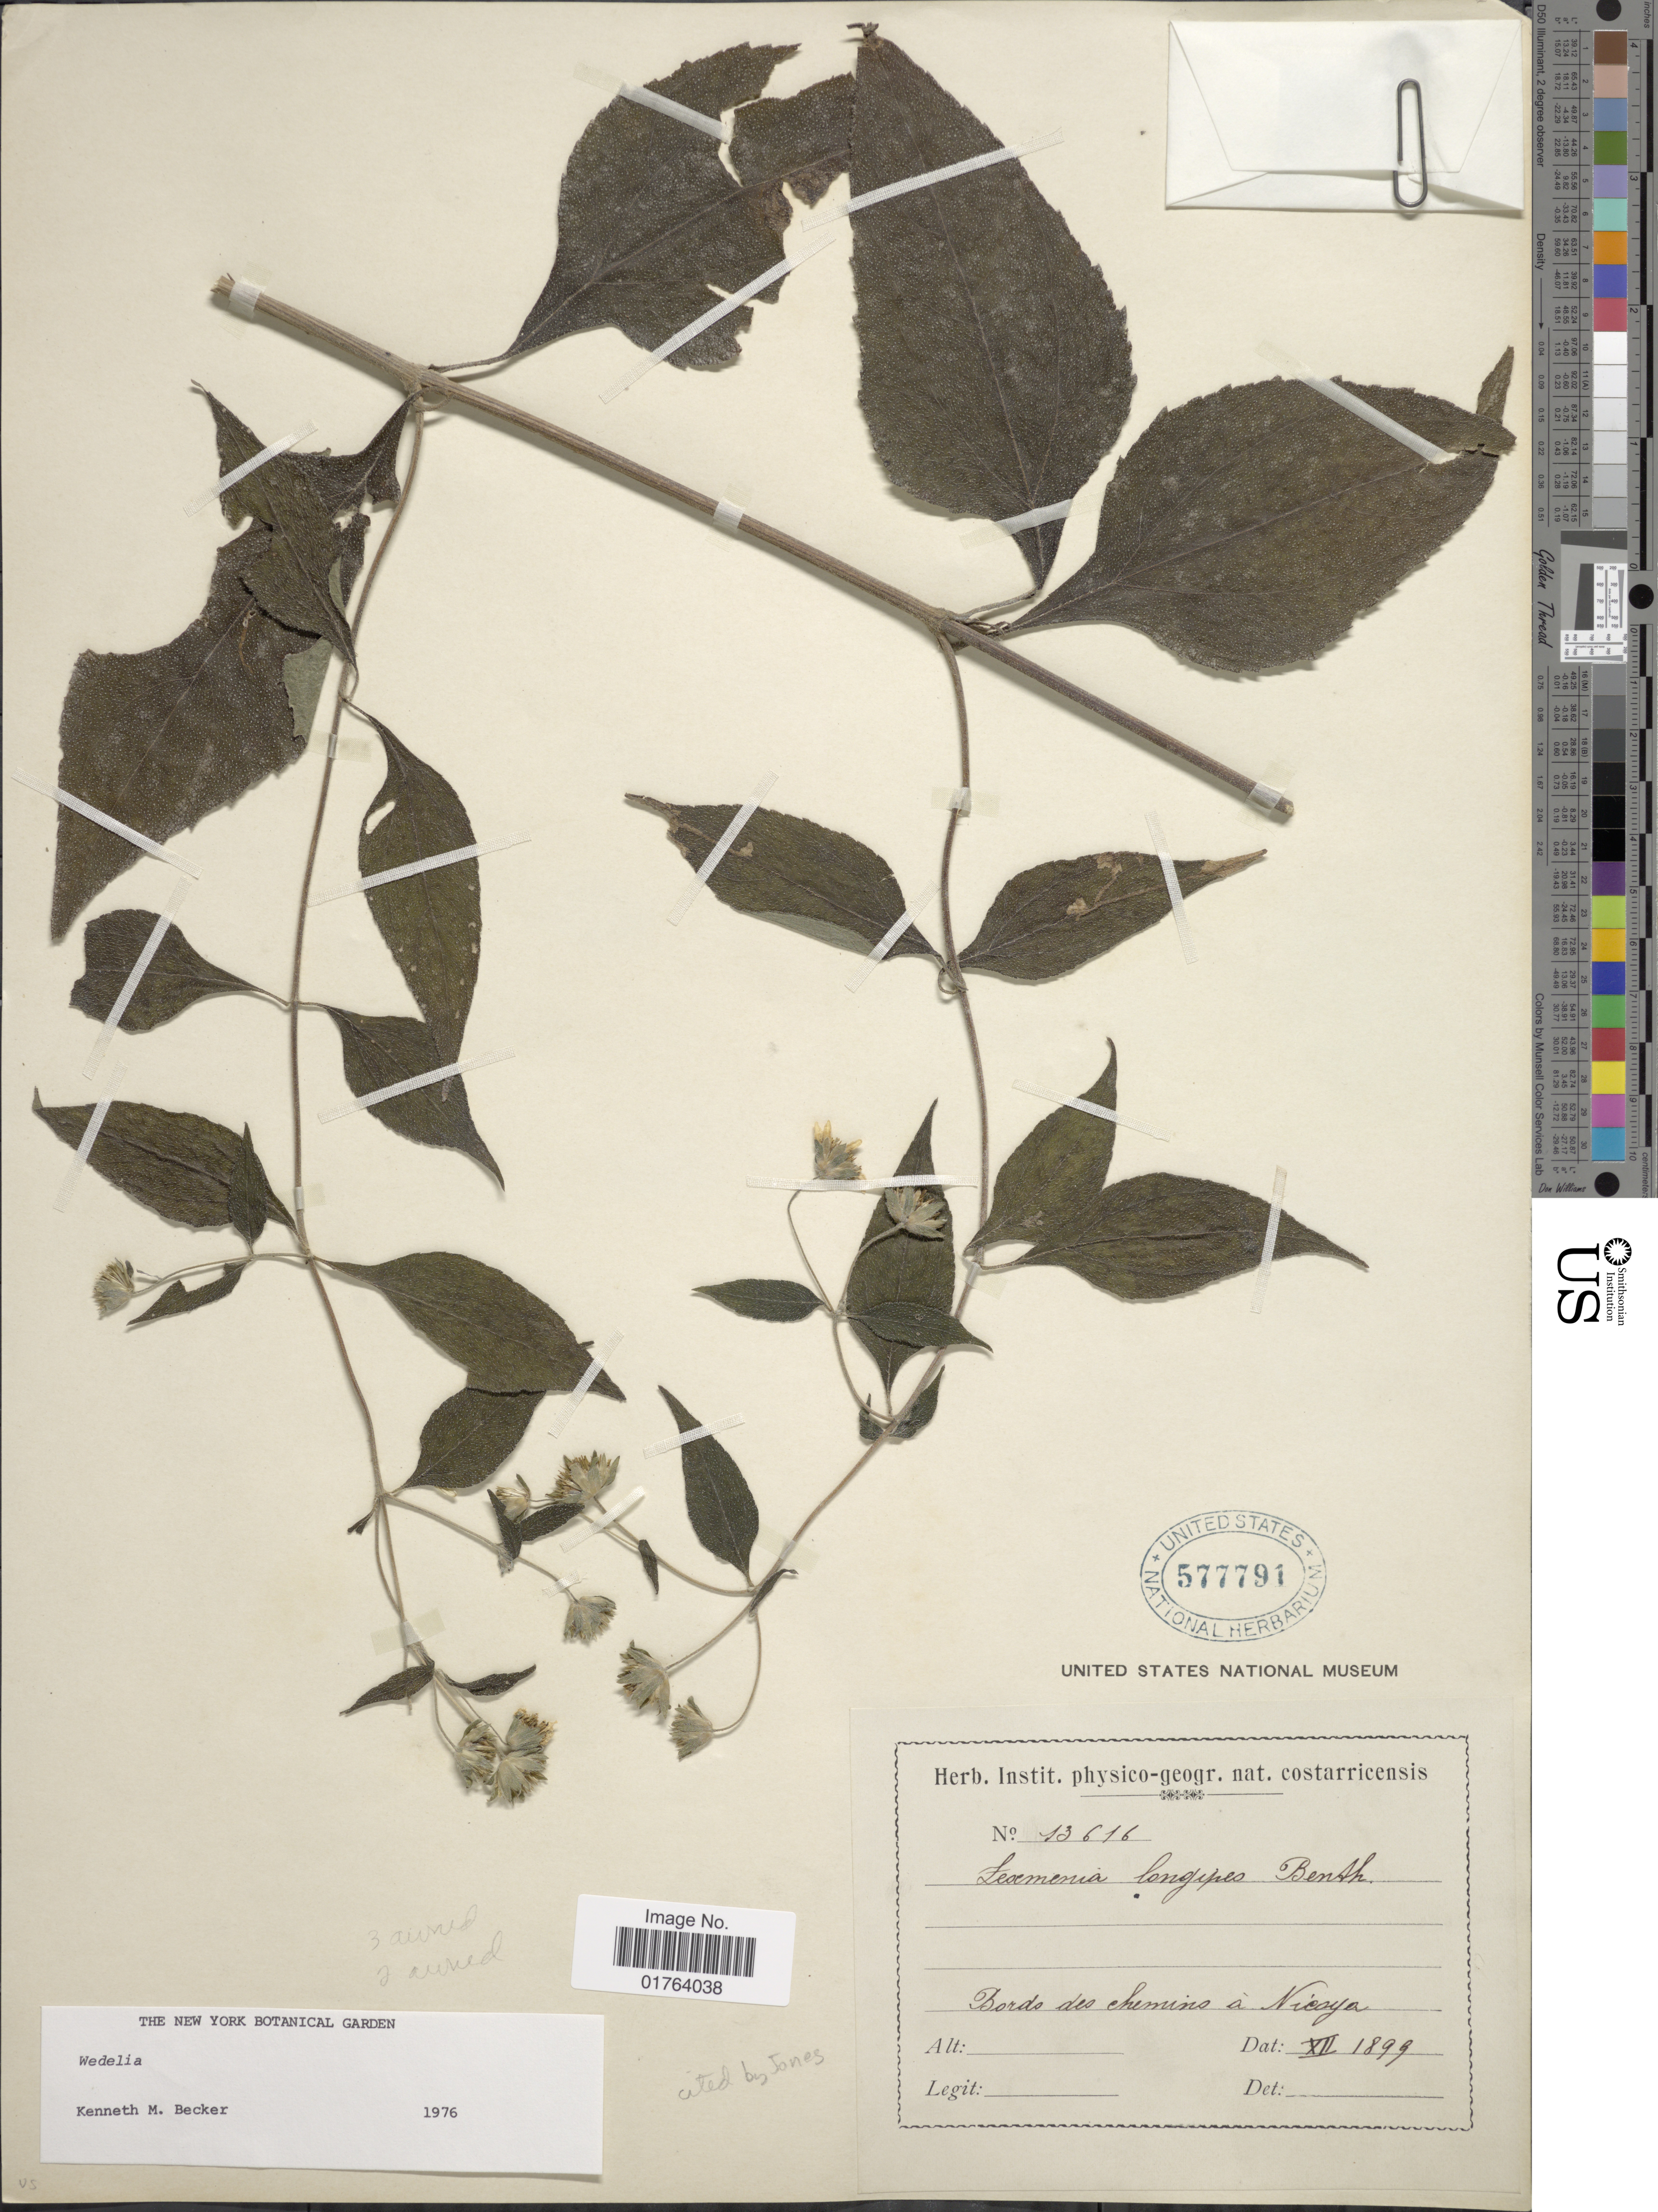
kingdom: Plantae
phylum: Tracheophyta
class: Magnoliopsida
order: Asterales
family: Asteraceae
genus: Wedelia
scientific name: Wedelia longipes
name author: Urb.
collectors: ex Herb. Inst. Physico-Geogr. Nat. Costarricensis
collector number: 13616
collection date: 1899-12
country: Costa Rica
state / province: Guanacaste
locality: Bords des chemins a Nicoya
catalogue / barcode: US 577791